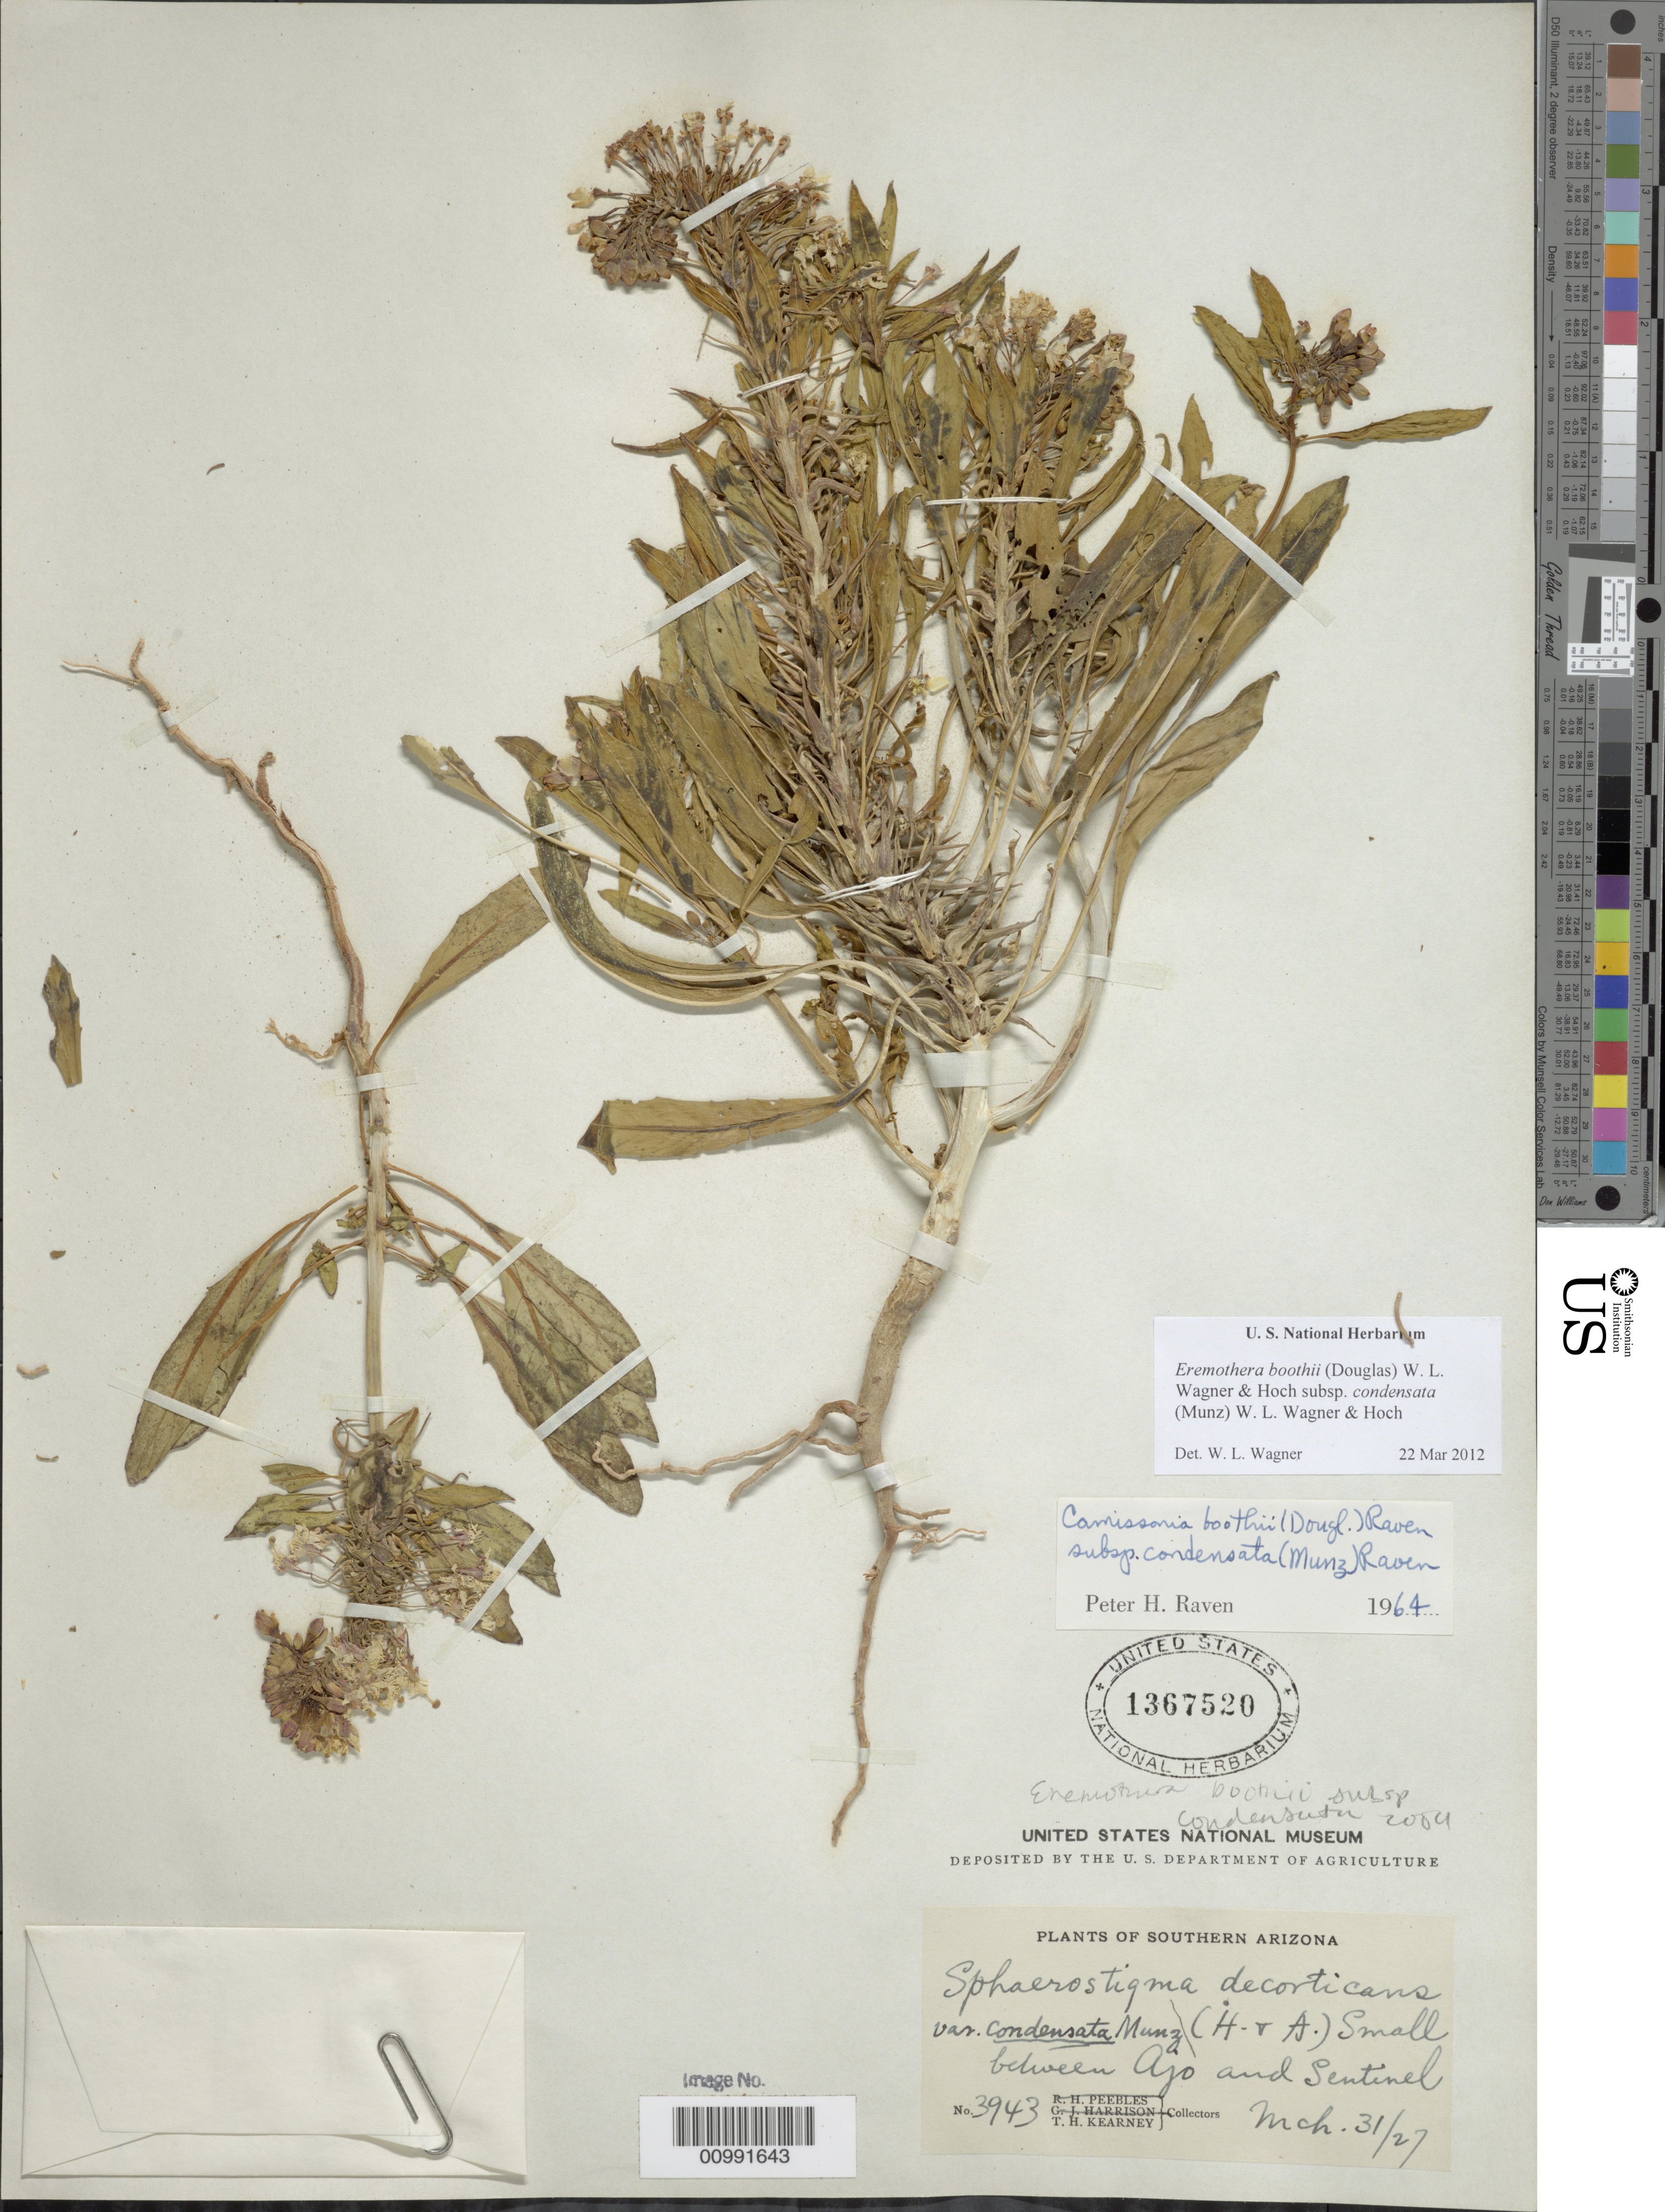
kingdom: Plantae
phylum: Tracheophyta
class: Magnoliopsida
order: Myrtales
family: Onagraceae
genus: Eremothera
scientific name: Eremothera boothii subsp. condensata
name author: (Munz) W.L. Wagner & Hoch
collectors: T. H. Kearney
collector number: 3943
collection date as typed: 31 Mar 1927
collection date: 1927-03-31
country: United States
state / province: Arizona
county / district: Pima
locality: Between Ajo and Sentinel.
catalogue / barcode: US 1367520